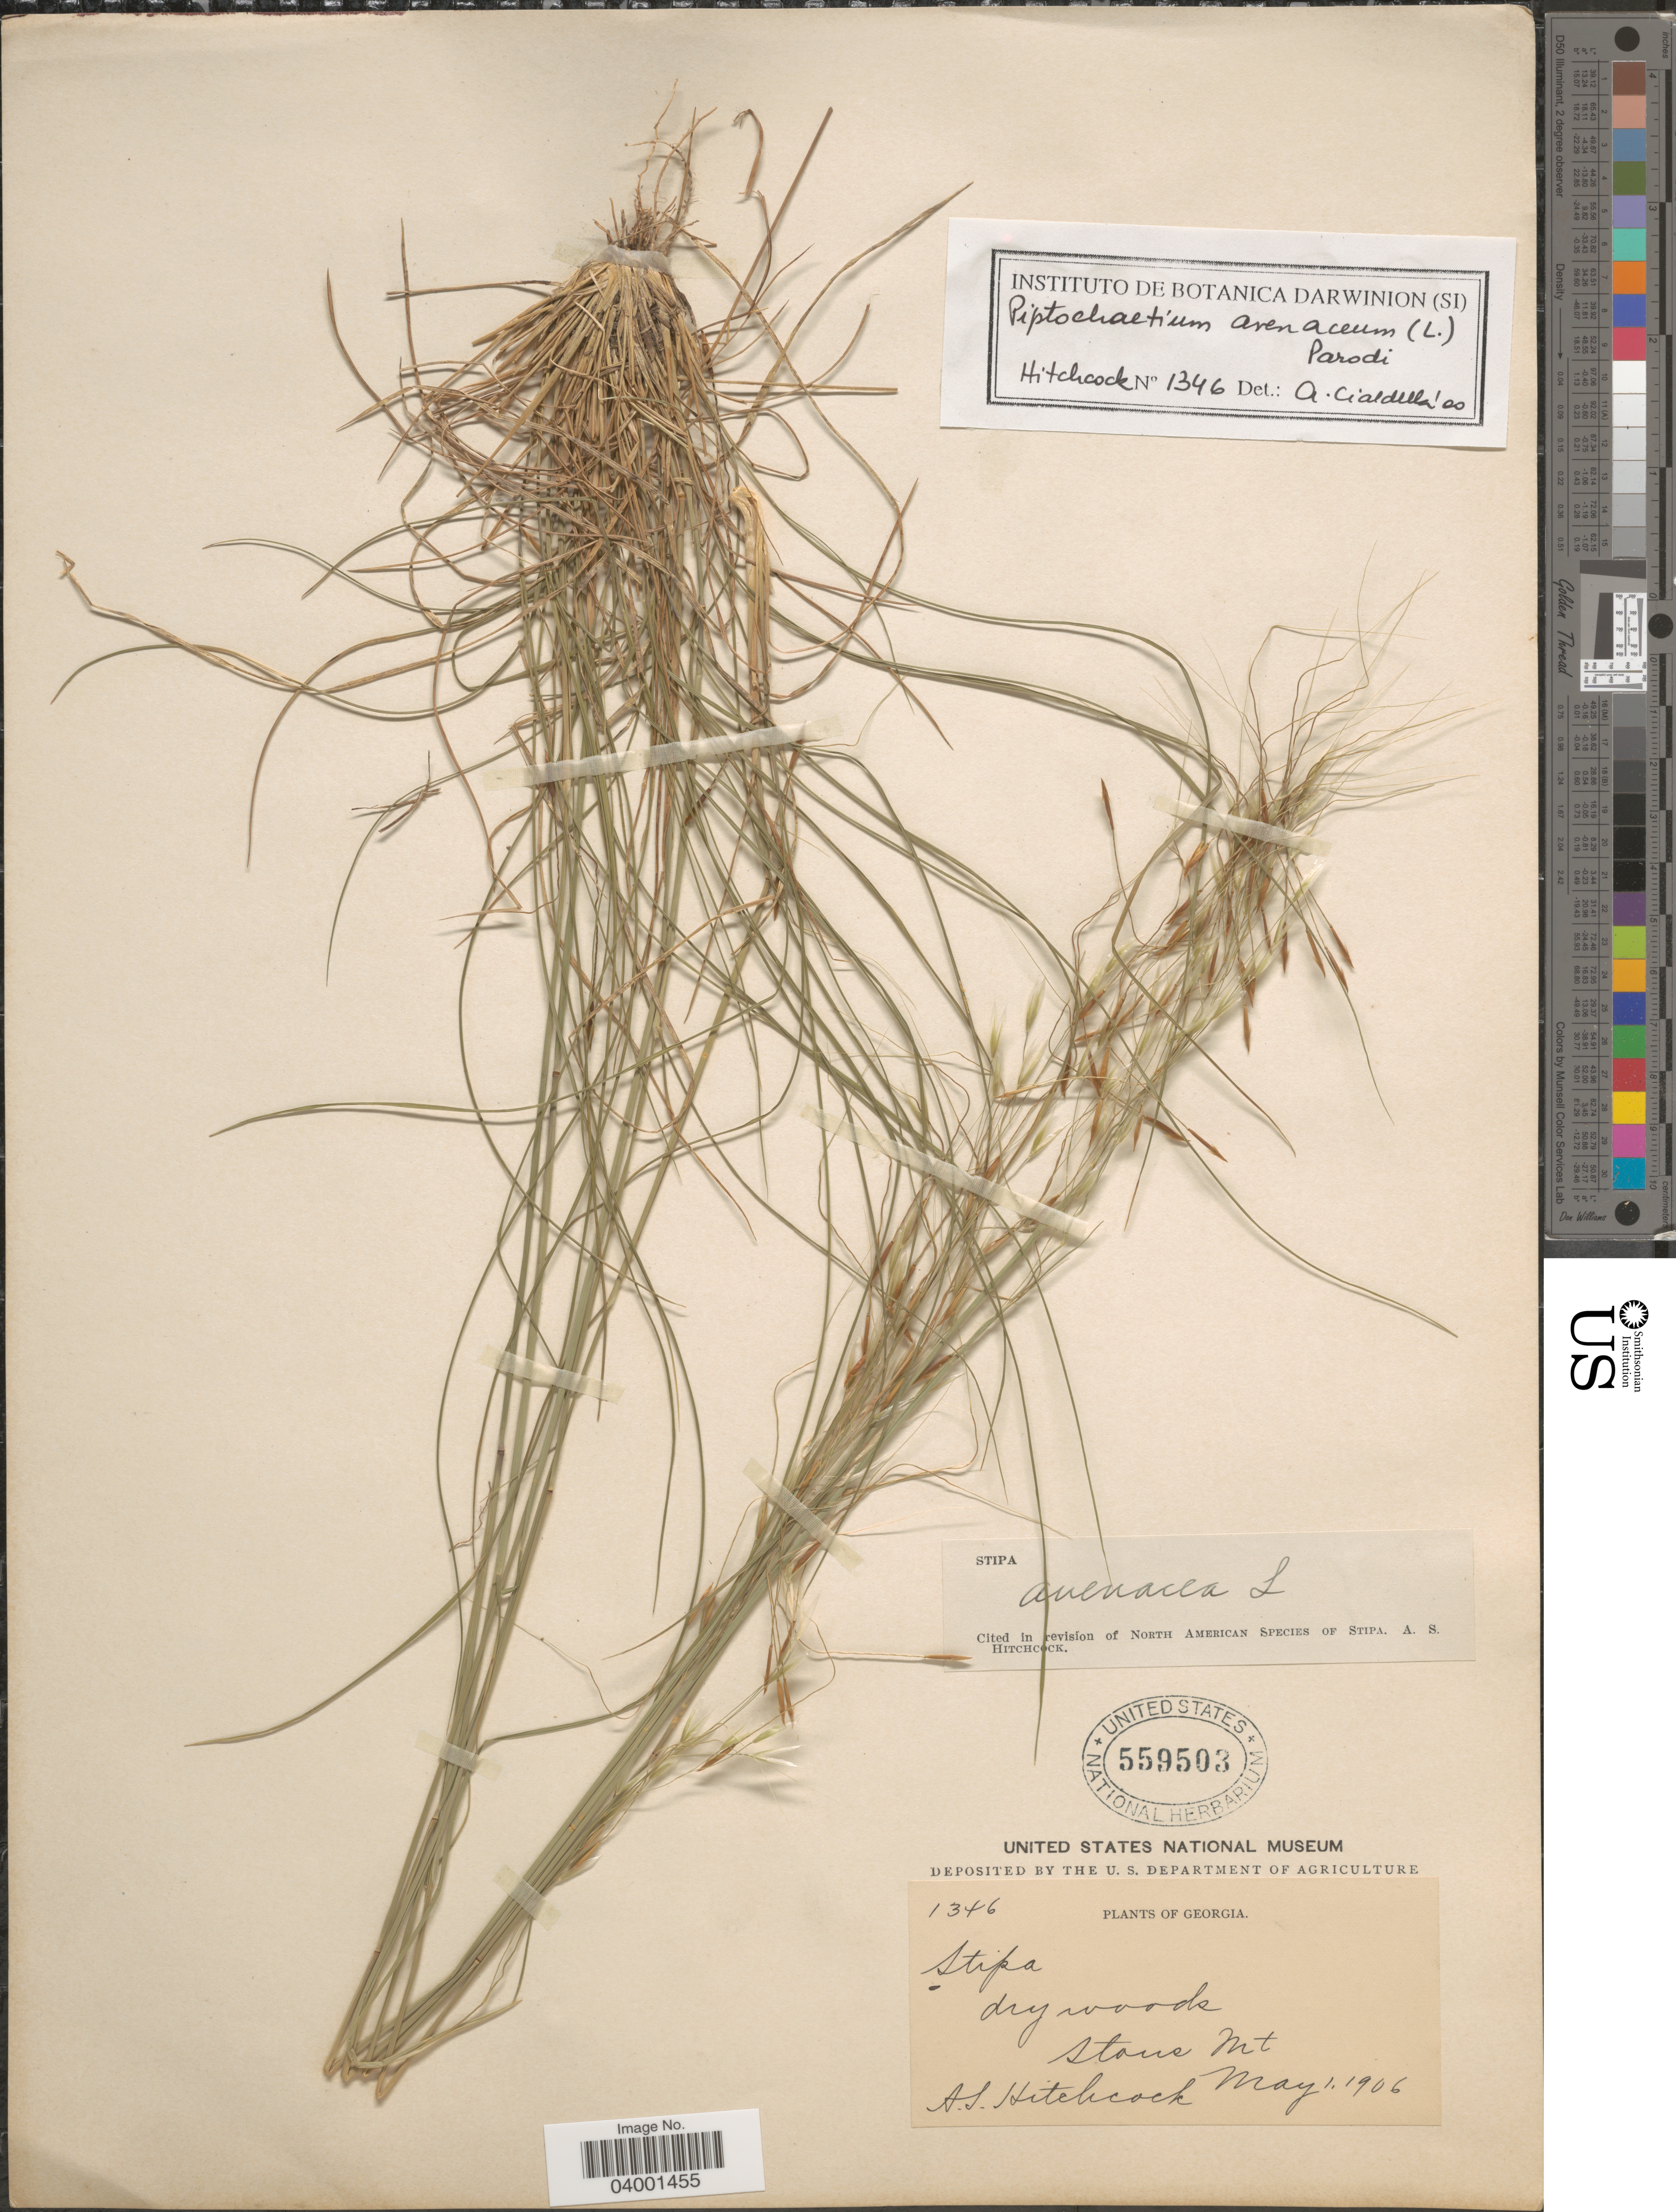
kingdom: Plantae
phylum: Tracheophyta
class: Liliopsida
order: Poales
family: Poaceae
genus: Piptochaetium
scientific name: Piptochaetium avenaceum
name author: (L.) Parodi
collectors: A. S. Hitchcock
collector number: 1346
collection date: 1906-05-01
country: United States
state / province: Georgia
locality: Stons Mt.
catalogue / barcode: US 559503